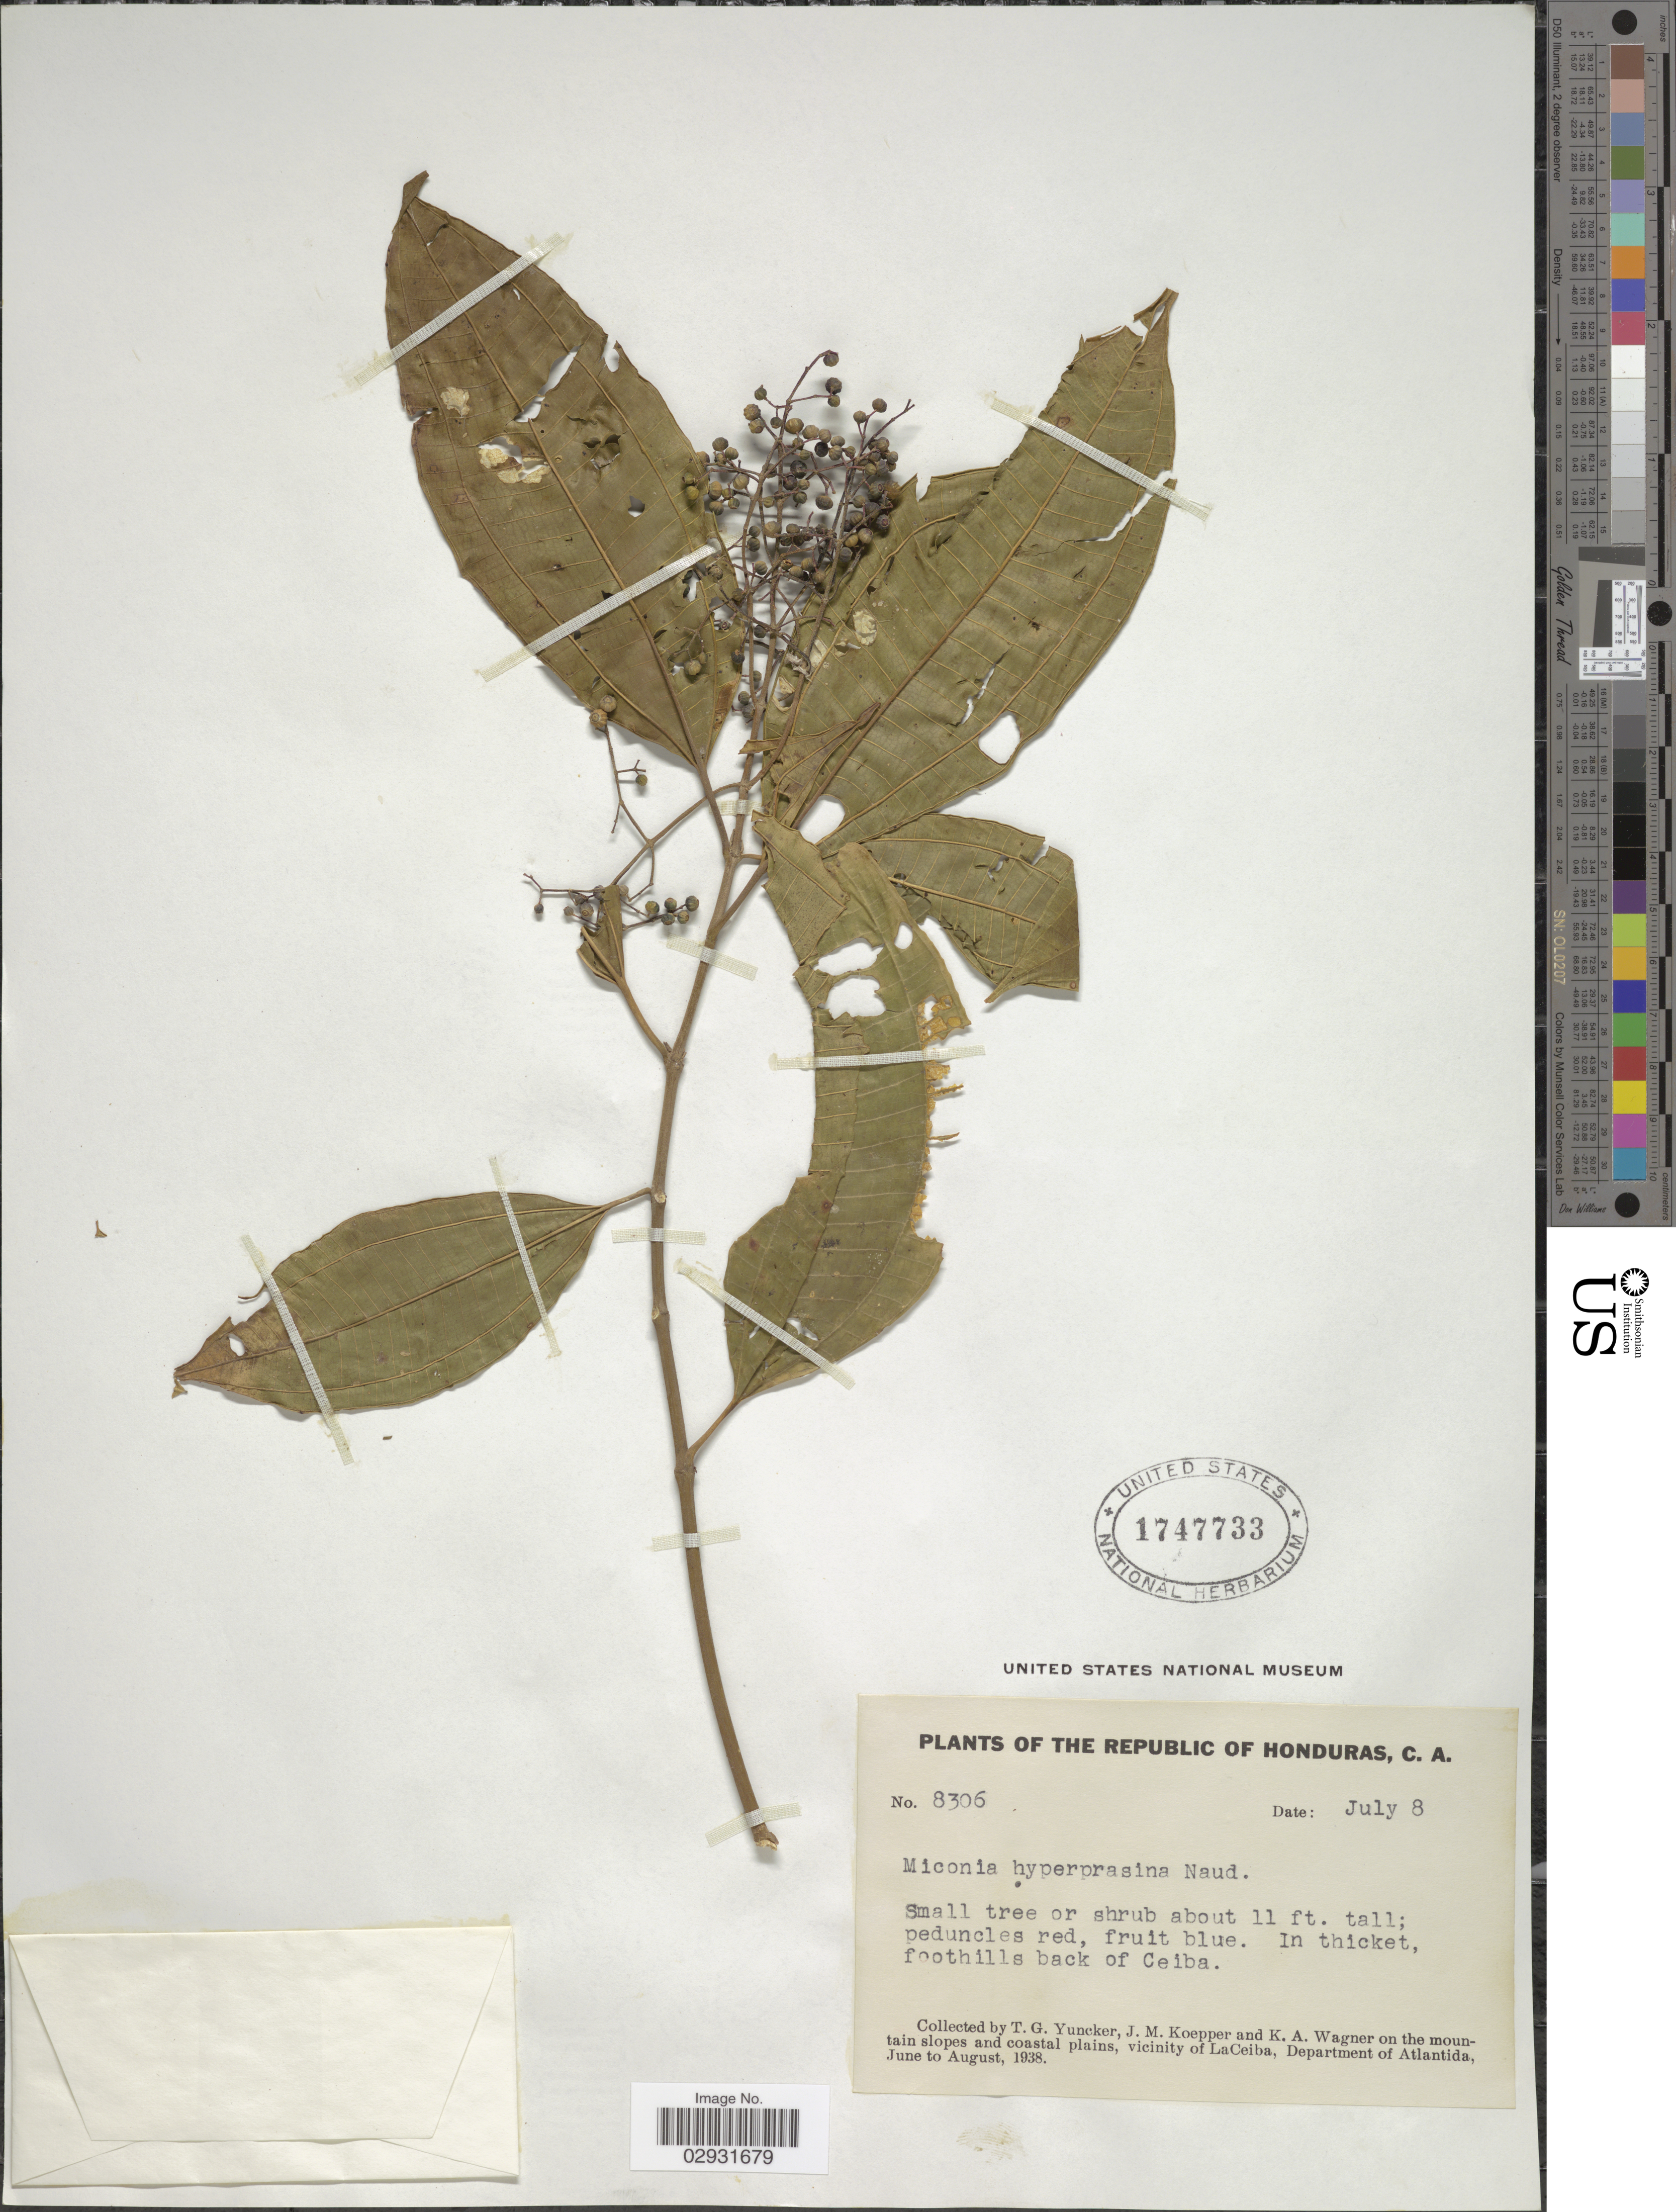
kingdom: Plantae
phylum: Tracheophyta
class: Magnoliopsida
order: Myrtales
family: Melastomataceae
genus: Miconia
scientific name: Miconia affinis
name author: DC.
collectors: T. G. Yuncker, J. M. Koepper & K. A. Wagner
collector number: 8306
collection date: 1938-07-08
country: Honduras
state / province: Atlántida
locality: Republic of Honduras, C.A. In thicket, foothills back of Ceiba. On the mountain slopes and coastal plains, vicinity of LaCeiba, Department of Atlantida.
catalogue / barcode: US 1747733